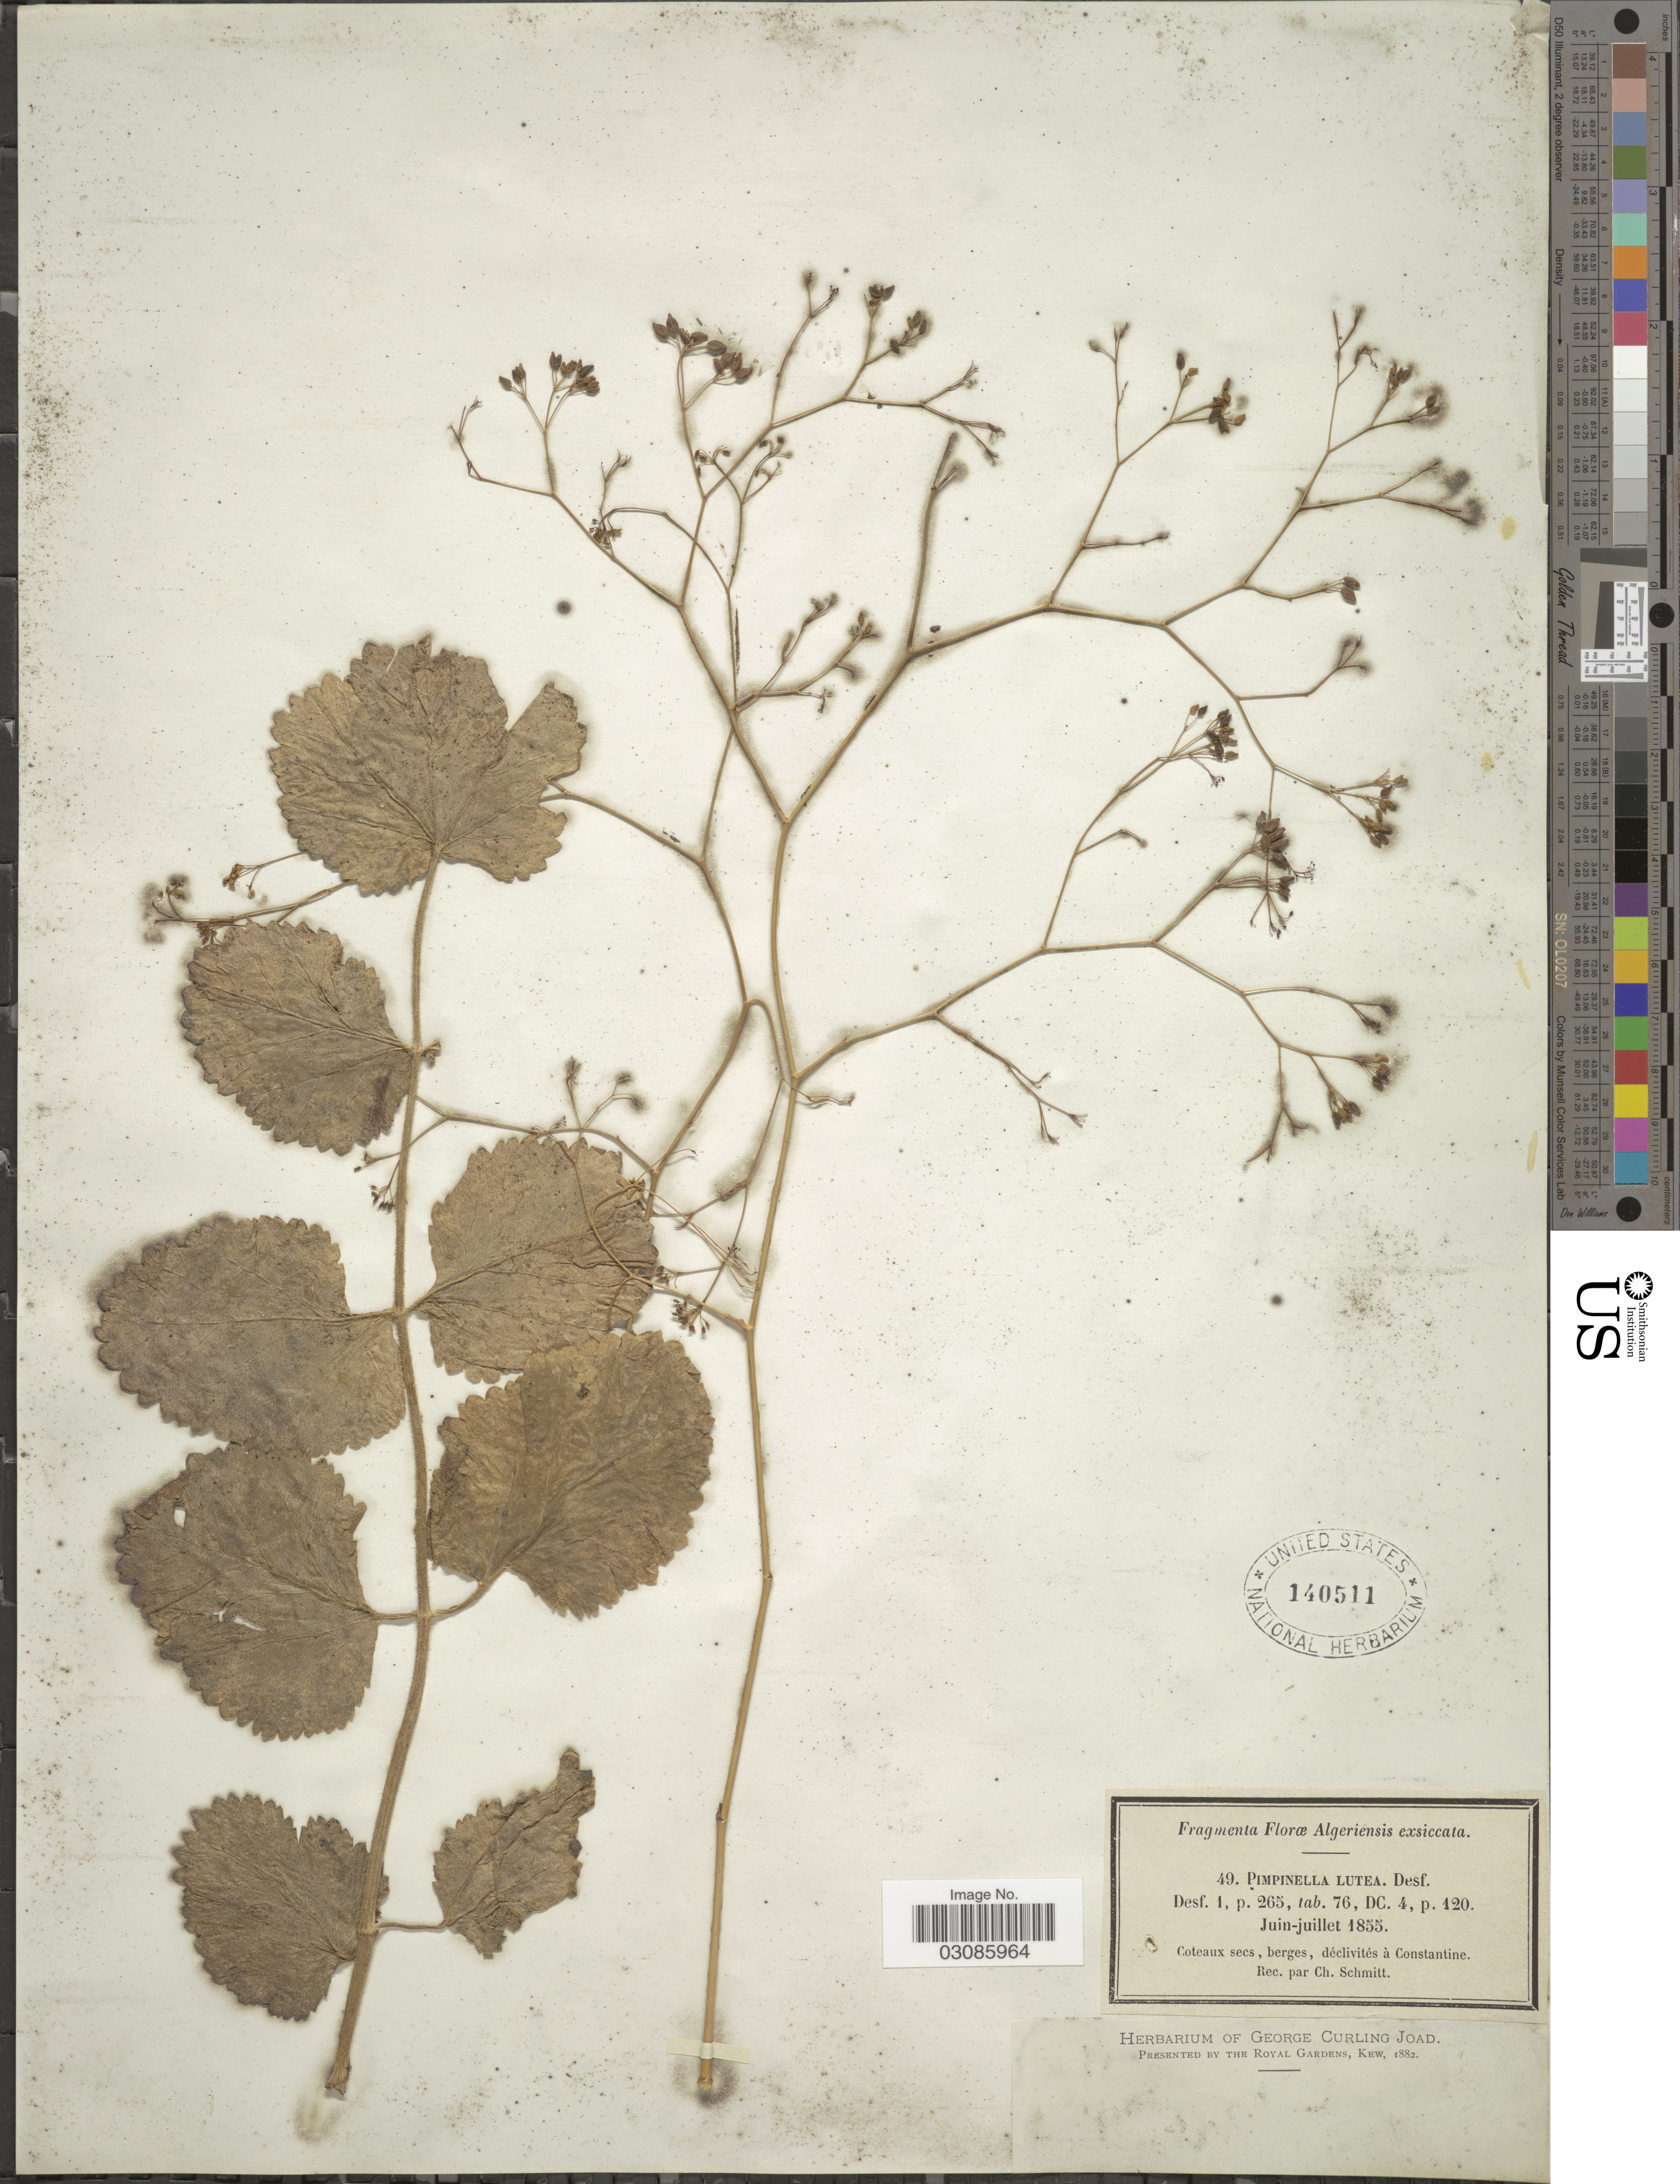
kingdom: Plantae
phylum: Tracheophyta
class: Magnoliopsida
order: Apiales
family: Apiaceae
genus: Pimpinella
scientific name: Pimpinella lutea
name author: Desf.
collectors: C. Schmitt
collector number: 49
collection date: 1855-06/1855-07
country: Algeria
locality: Coteaux secs, berges, déclivités à Constantine.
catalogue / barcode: US 140511